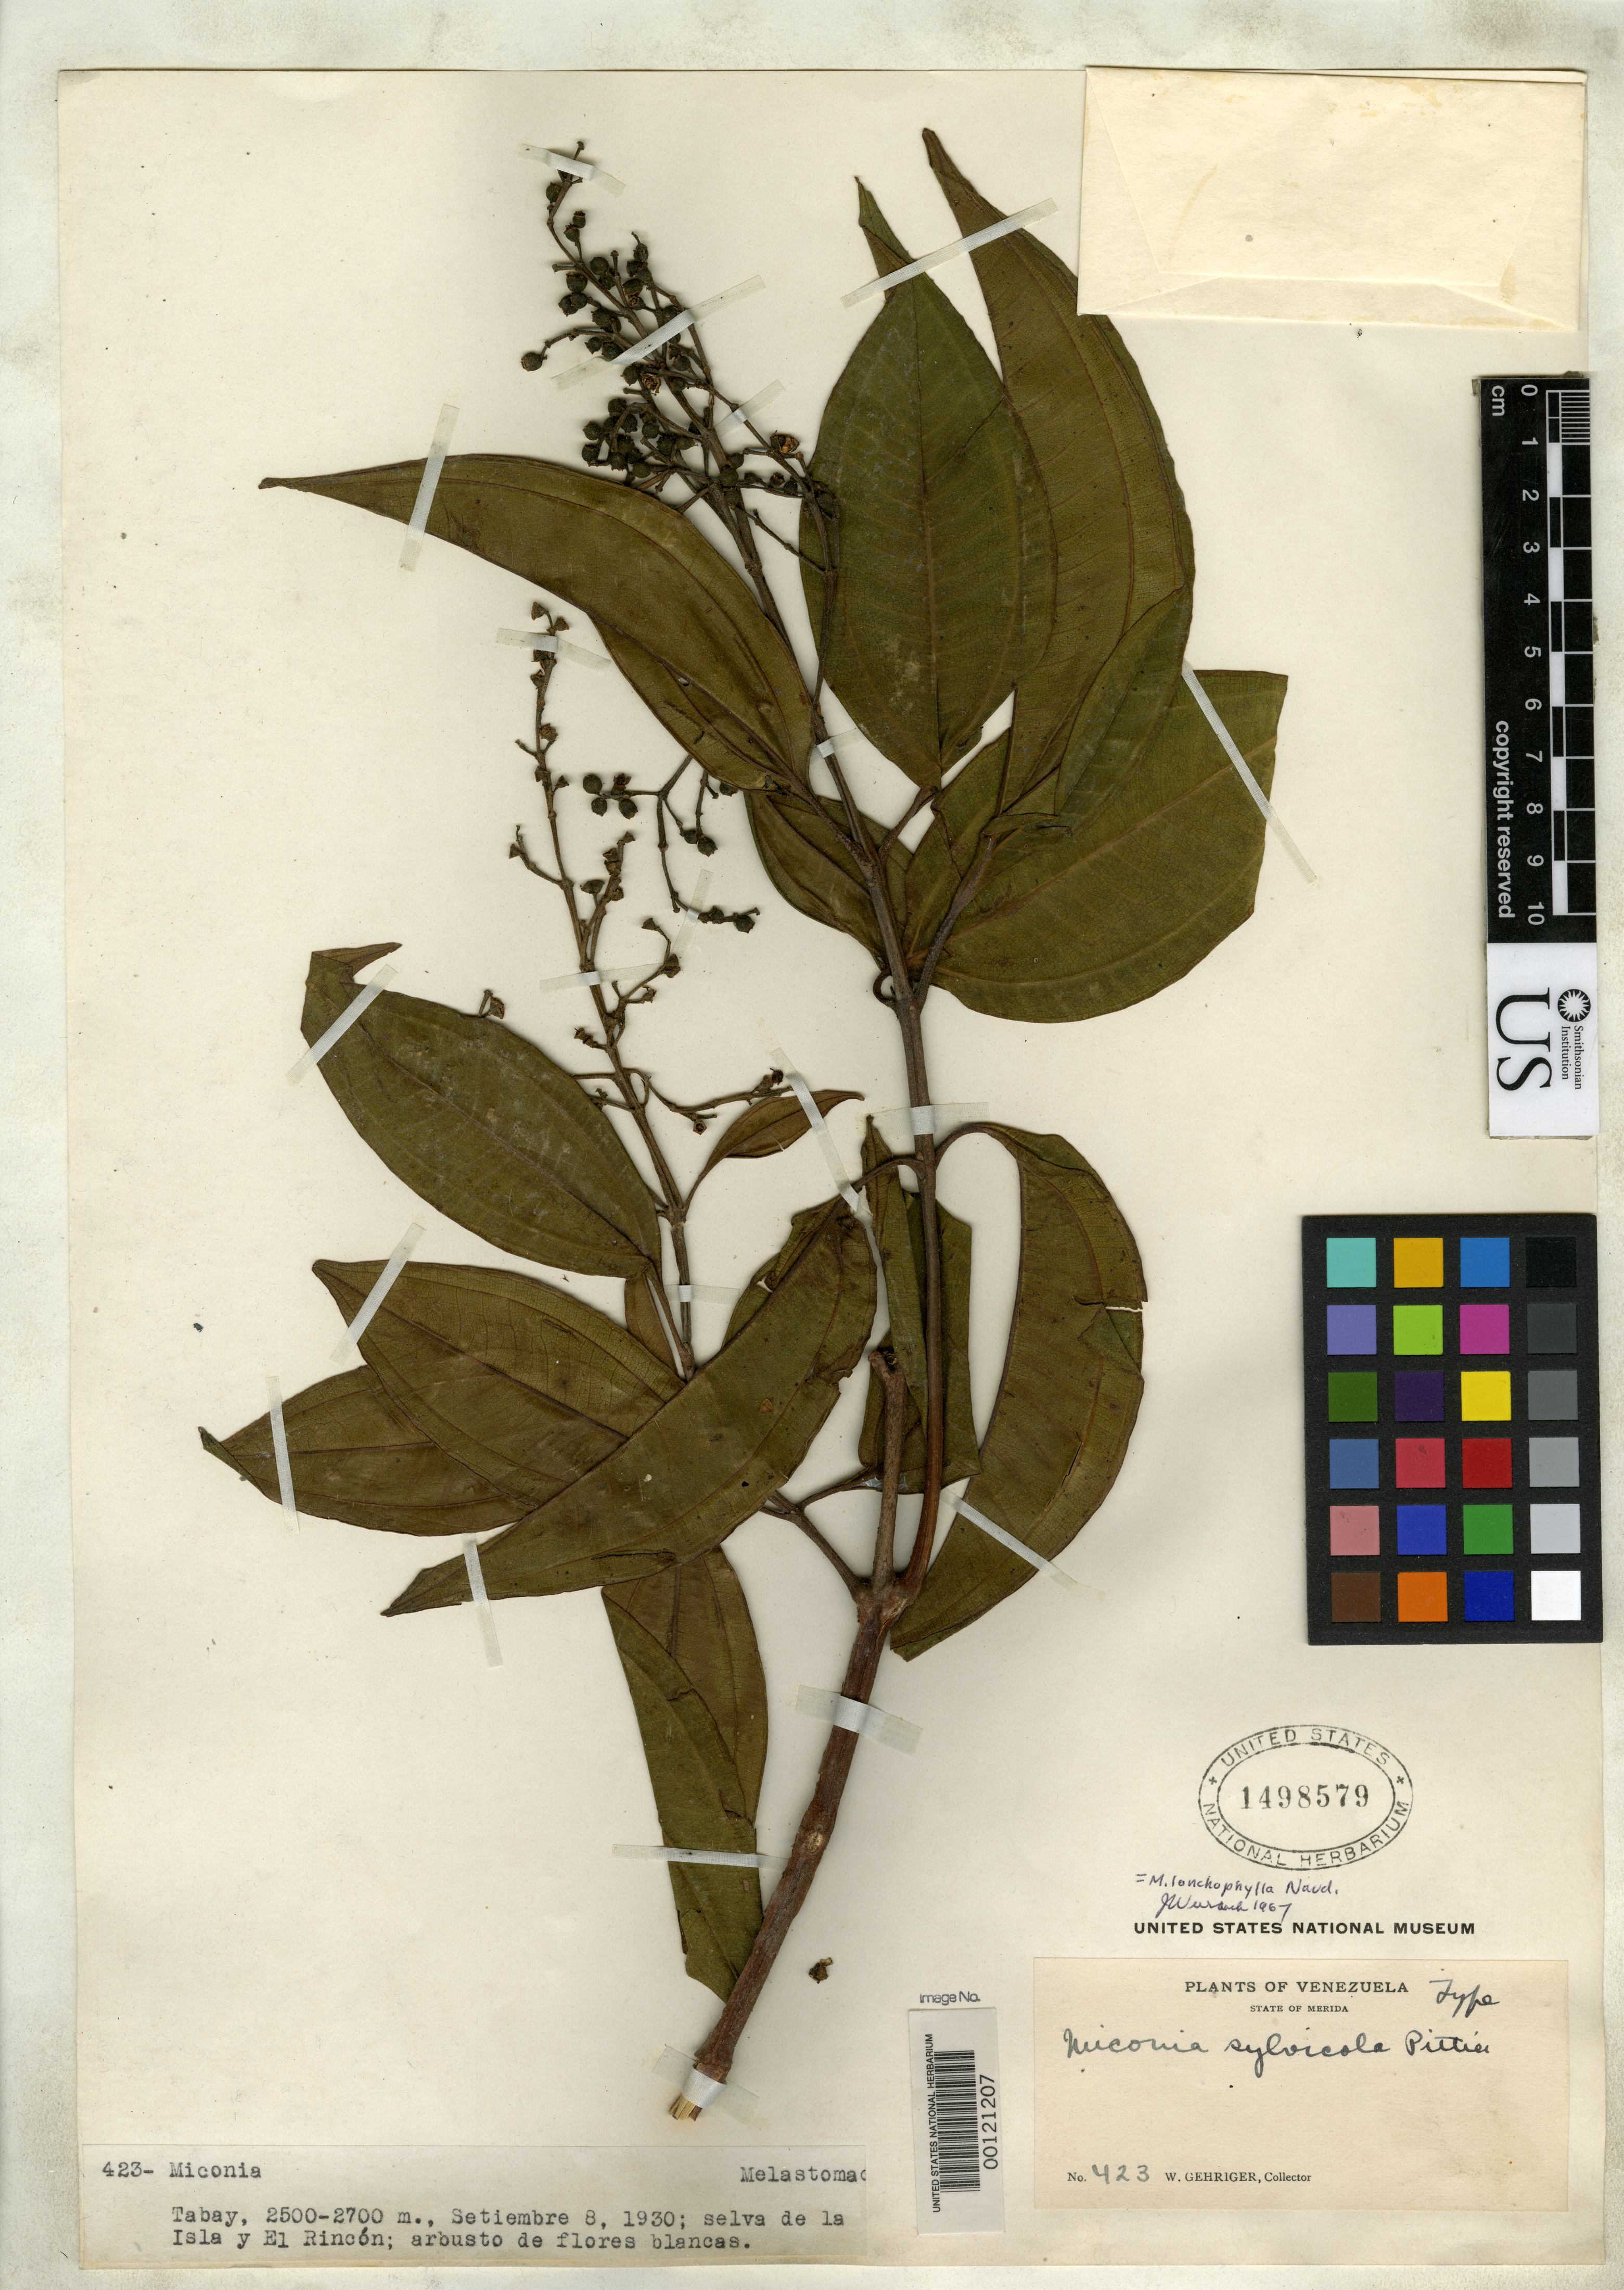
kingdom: Plantae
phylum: Tracheophyta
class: Magnoliopsida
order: Myrtales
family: Melastomataceae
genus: Miconia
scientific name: Miconia sylvicola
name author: Pittier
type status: Isotype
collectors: W. Gehriger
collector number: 423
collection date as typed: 08 Sep 1930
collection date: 1930-09-08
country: Venezuela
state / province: Mérida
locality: Selva de La Isla y El Rincon.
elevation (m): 2500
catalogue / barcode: US 1498579